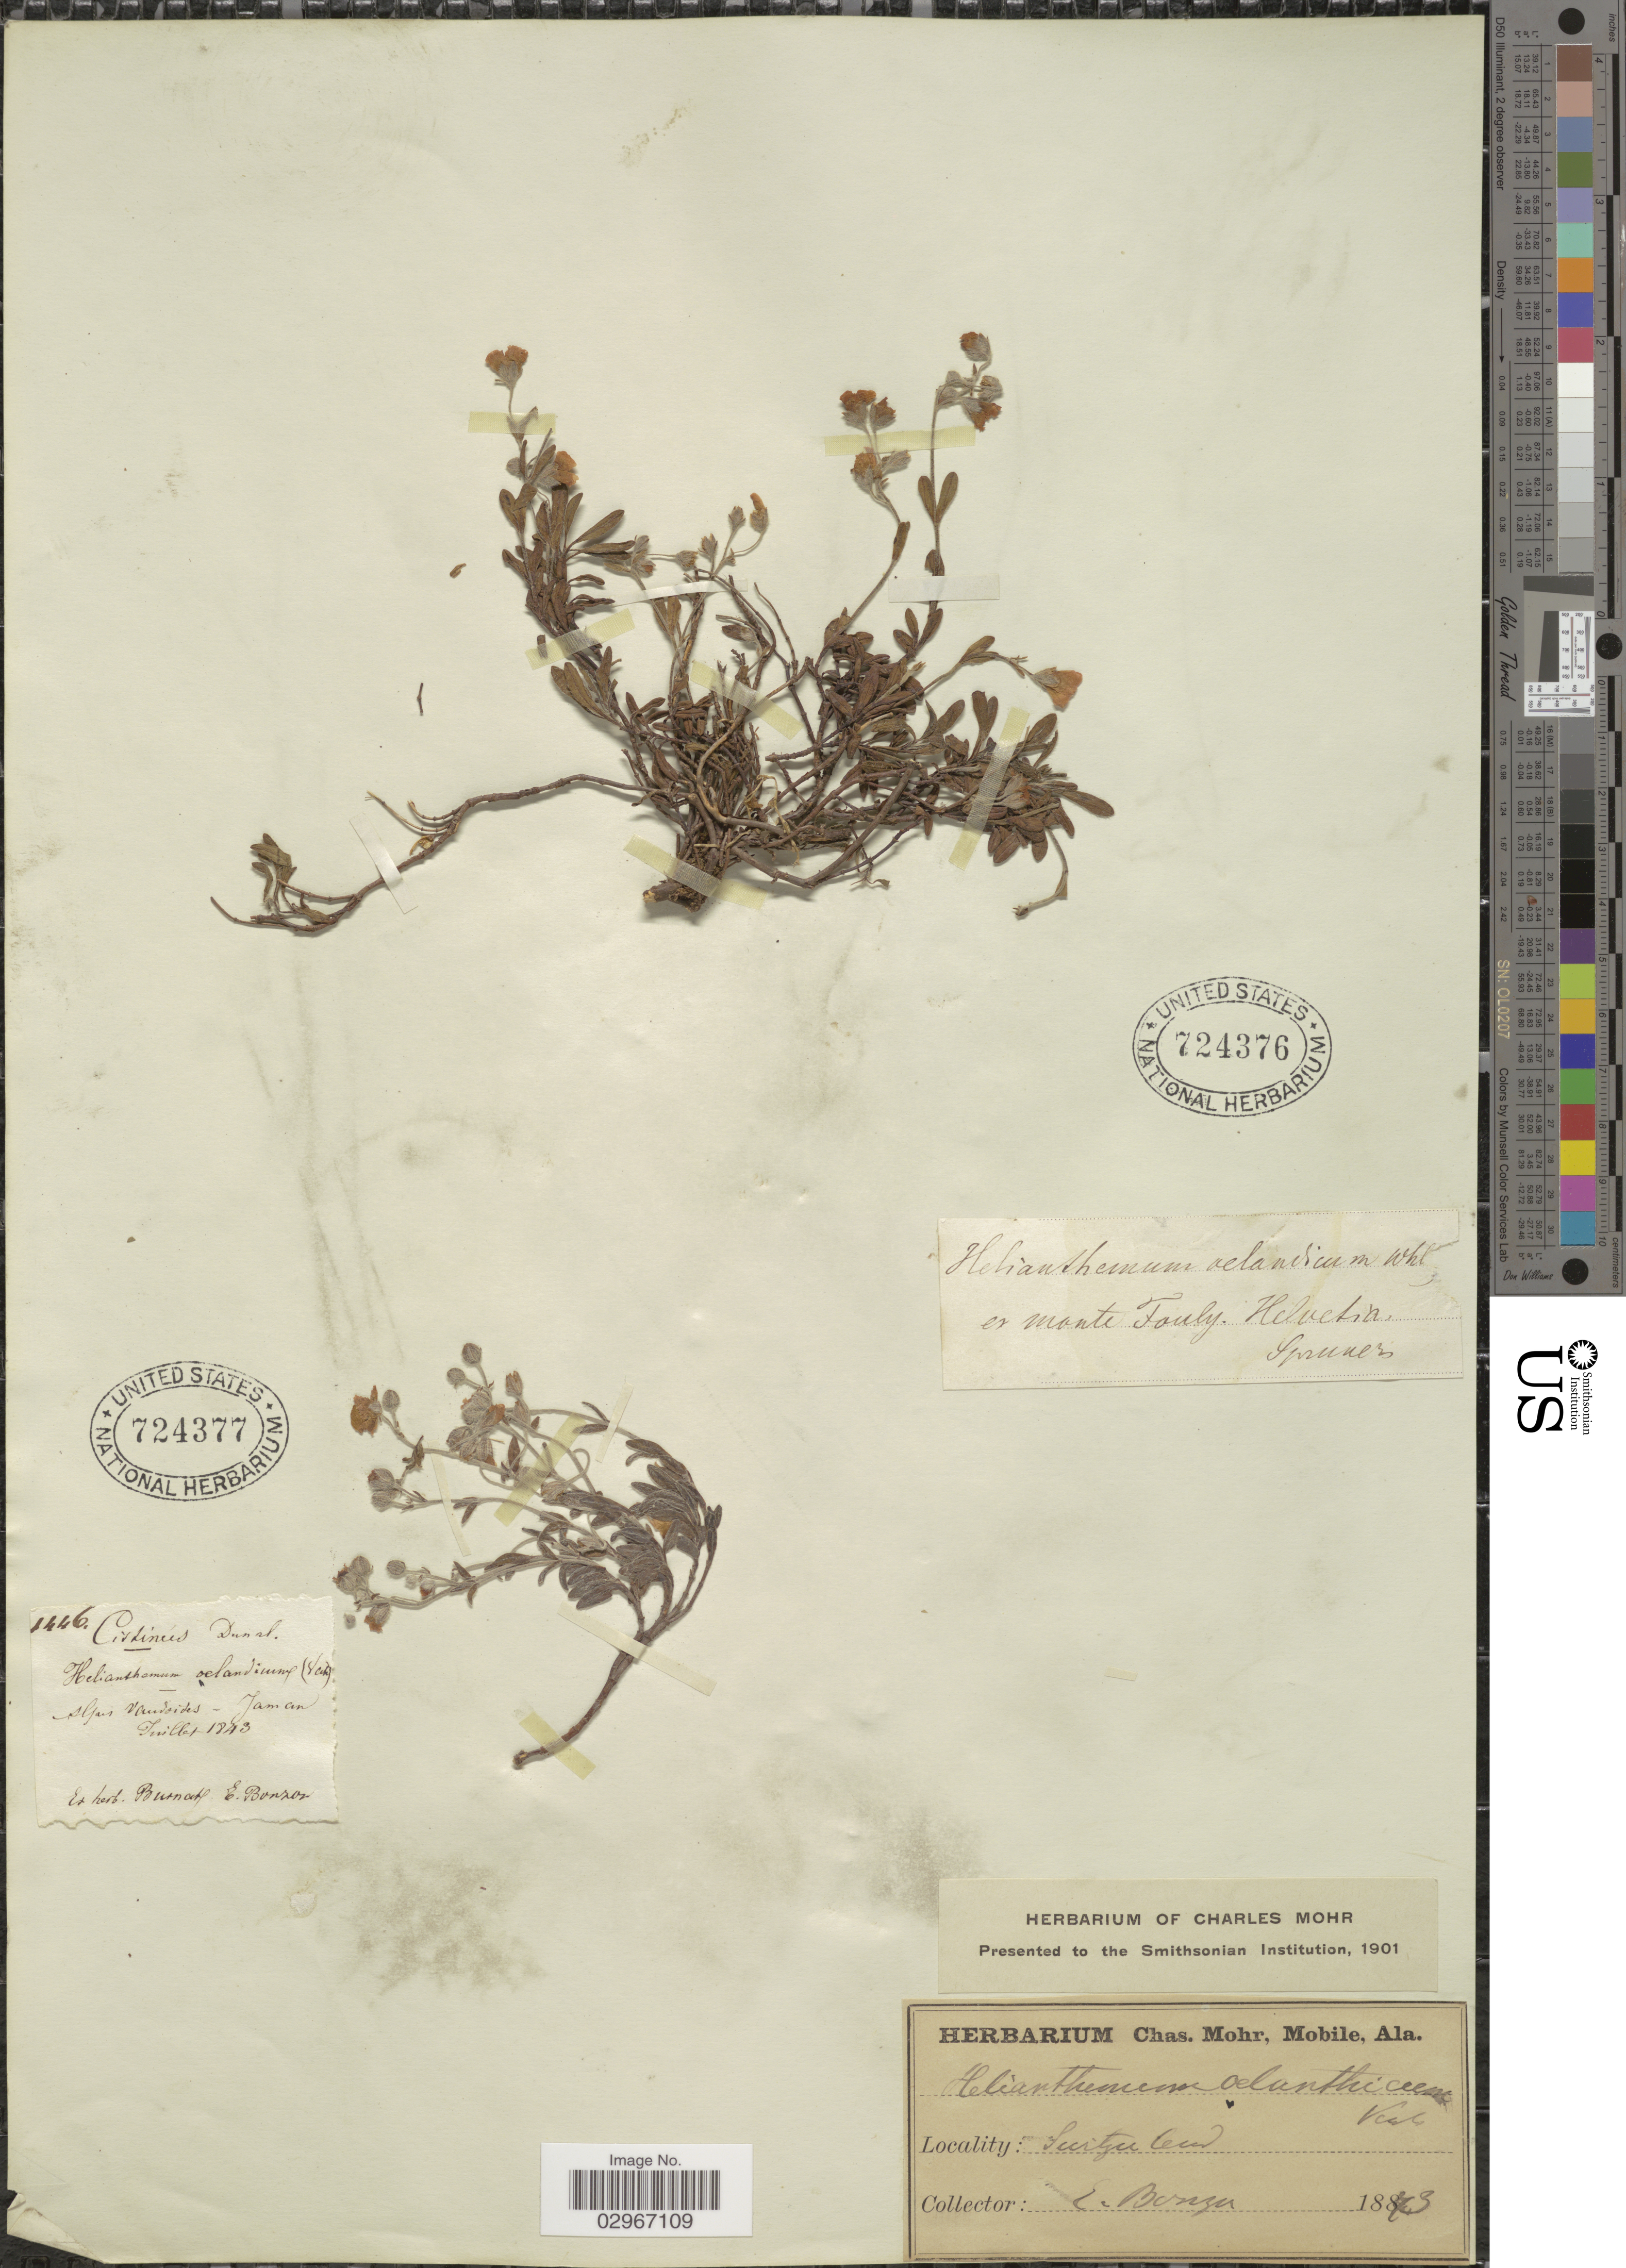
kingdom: Plantae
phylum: Tracheophyta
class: Magnoliopsida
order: Malvales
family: Cistaceae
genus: Helianthemum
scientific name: Helianthemum oelandicum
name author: (L.) DC.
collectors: E. Bonzon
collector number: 1446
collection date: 1843-07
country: Switzerland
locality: Alpes Vaudoises - Jaman.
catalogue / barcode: US 724377-2